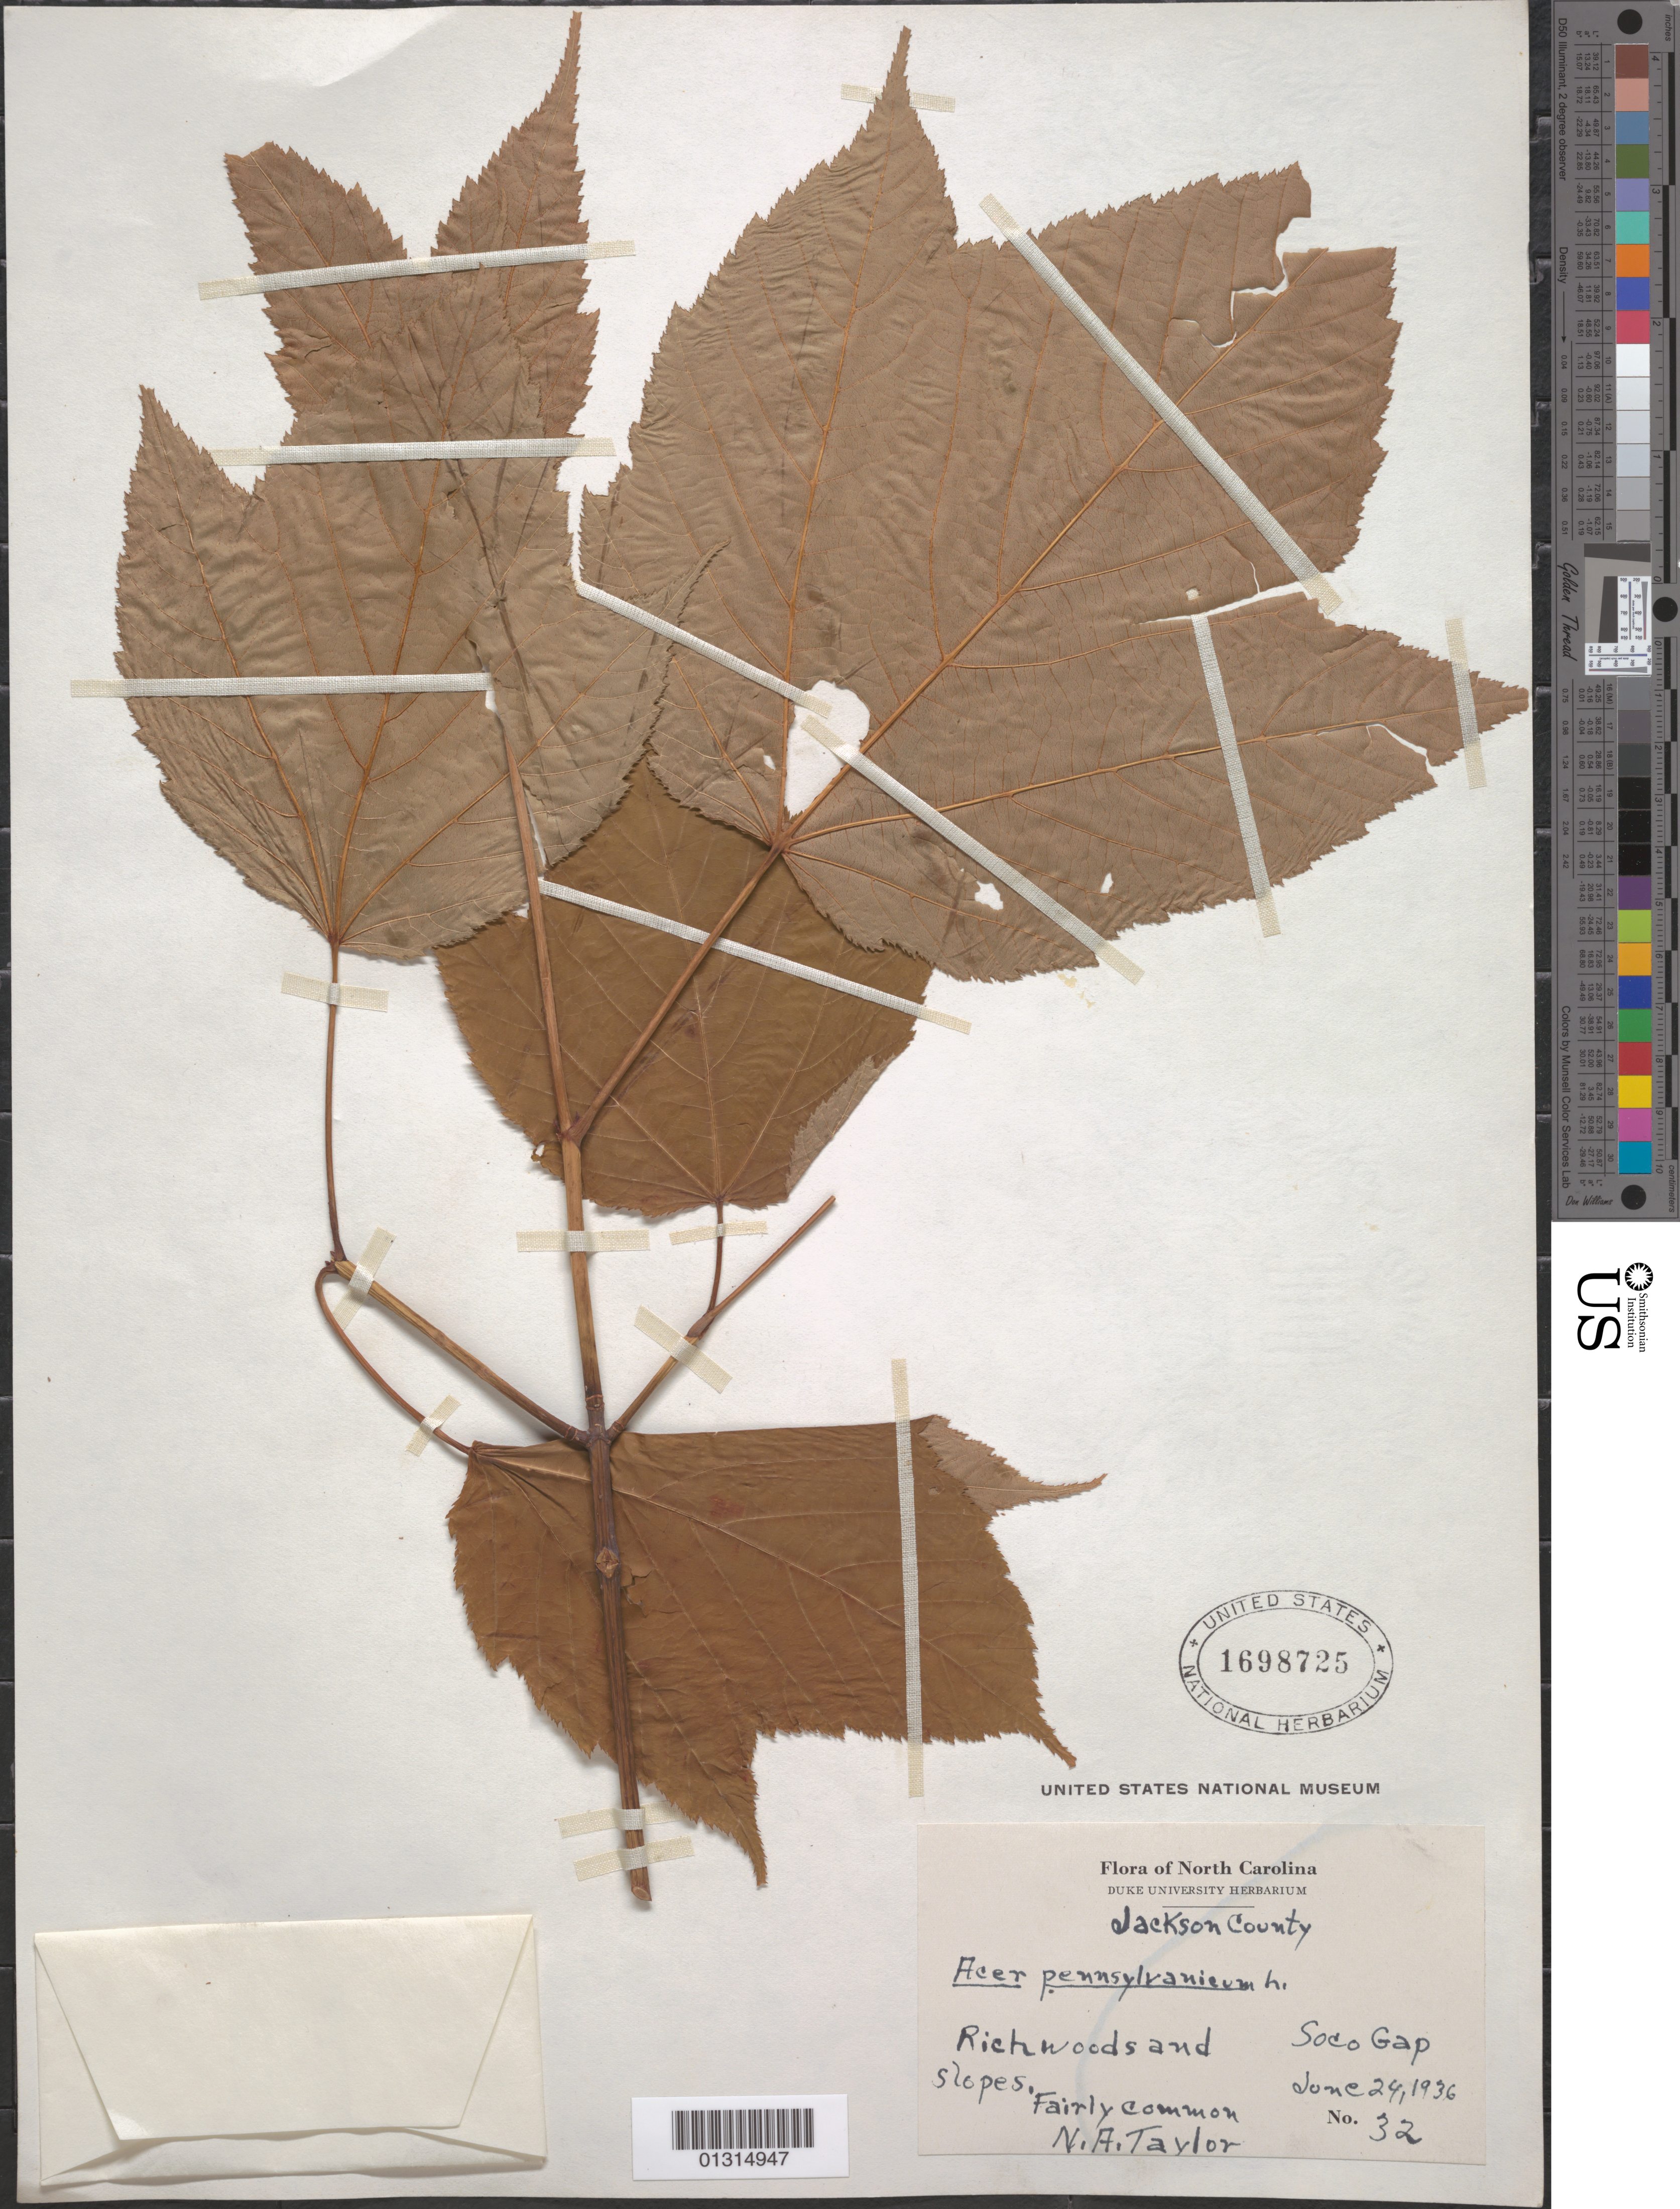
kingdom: Plantae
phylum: Tracheophyta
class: Magnoliopsida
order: Sapindales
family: Sapindaceae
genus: Acer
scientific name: Acer pensylvanicum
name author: L.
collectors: N. Taylor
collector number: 32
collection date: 1936-06-24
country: United States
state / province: North Carolina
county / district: Jackson County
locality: Jackson County, Soco Gap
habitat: Rich woods and slopes. Fairly common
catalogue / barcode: US 1698725